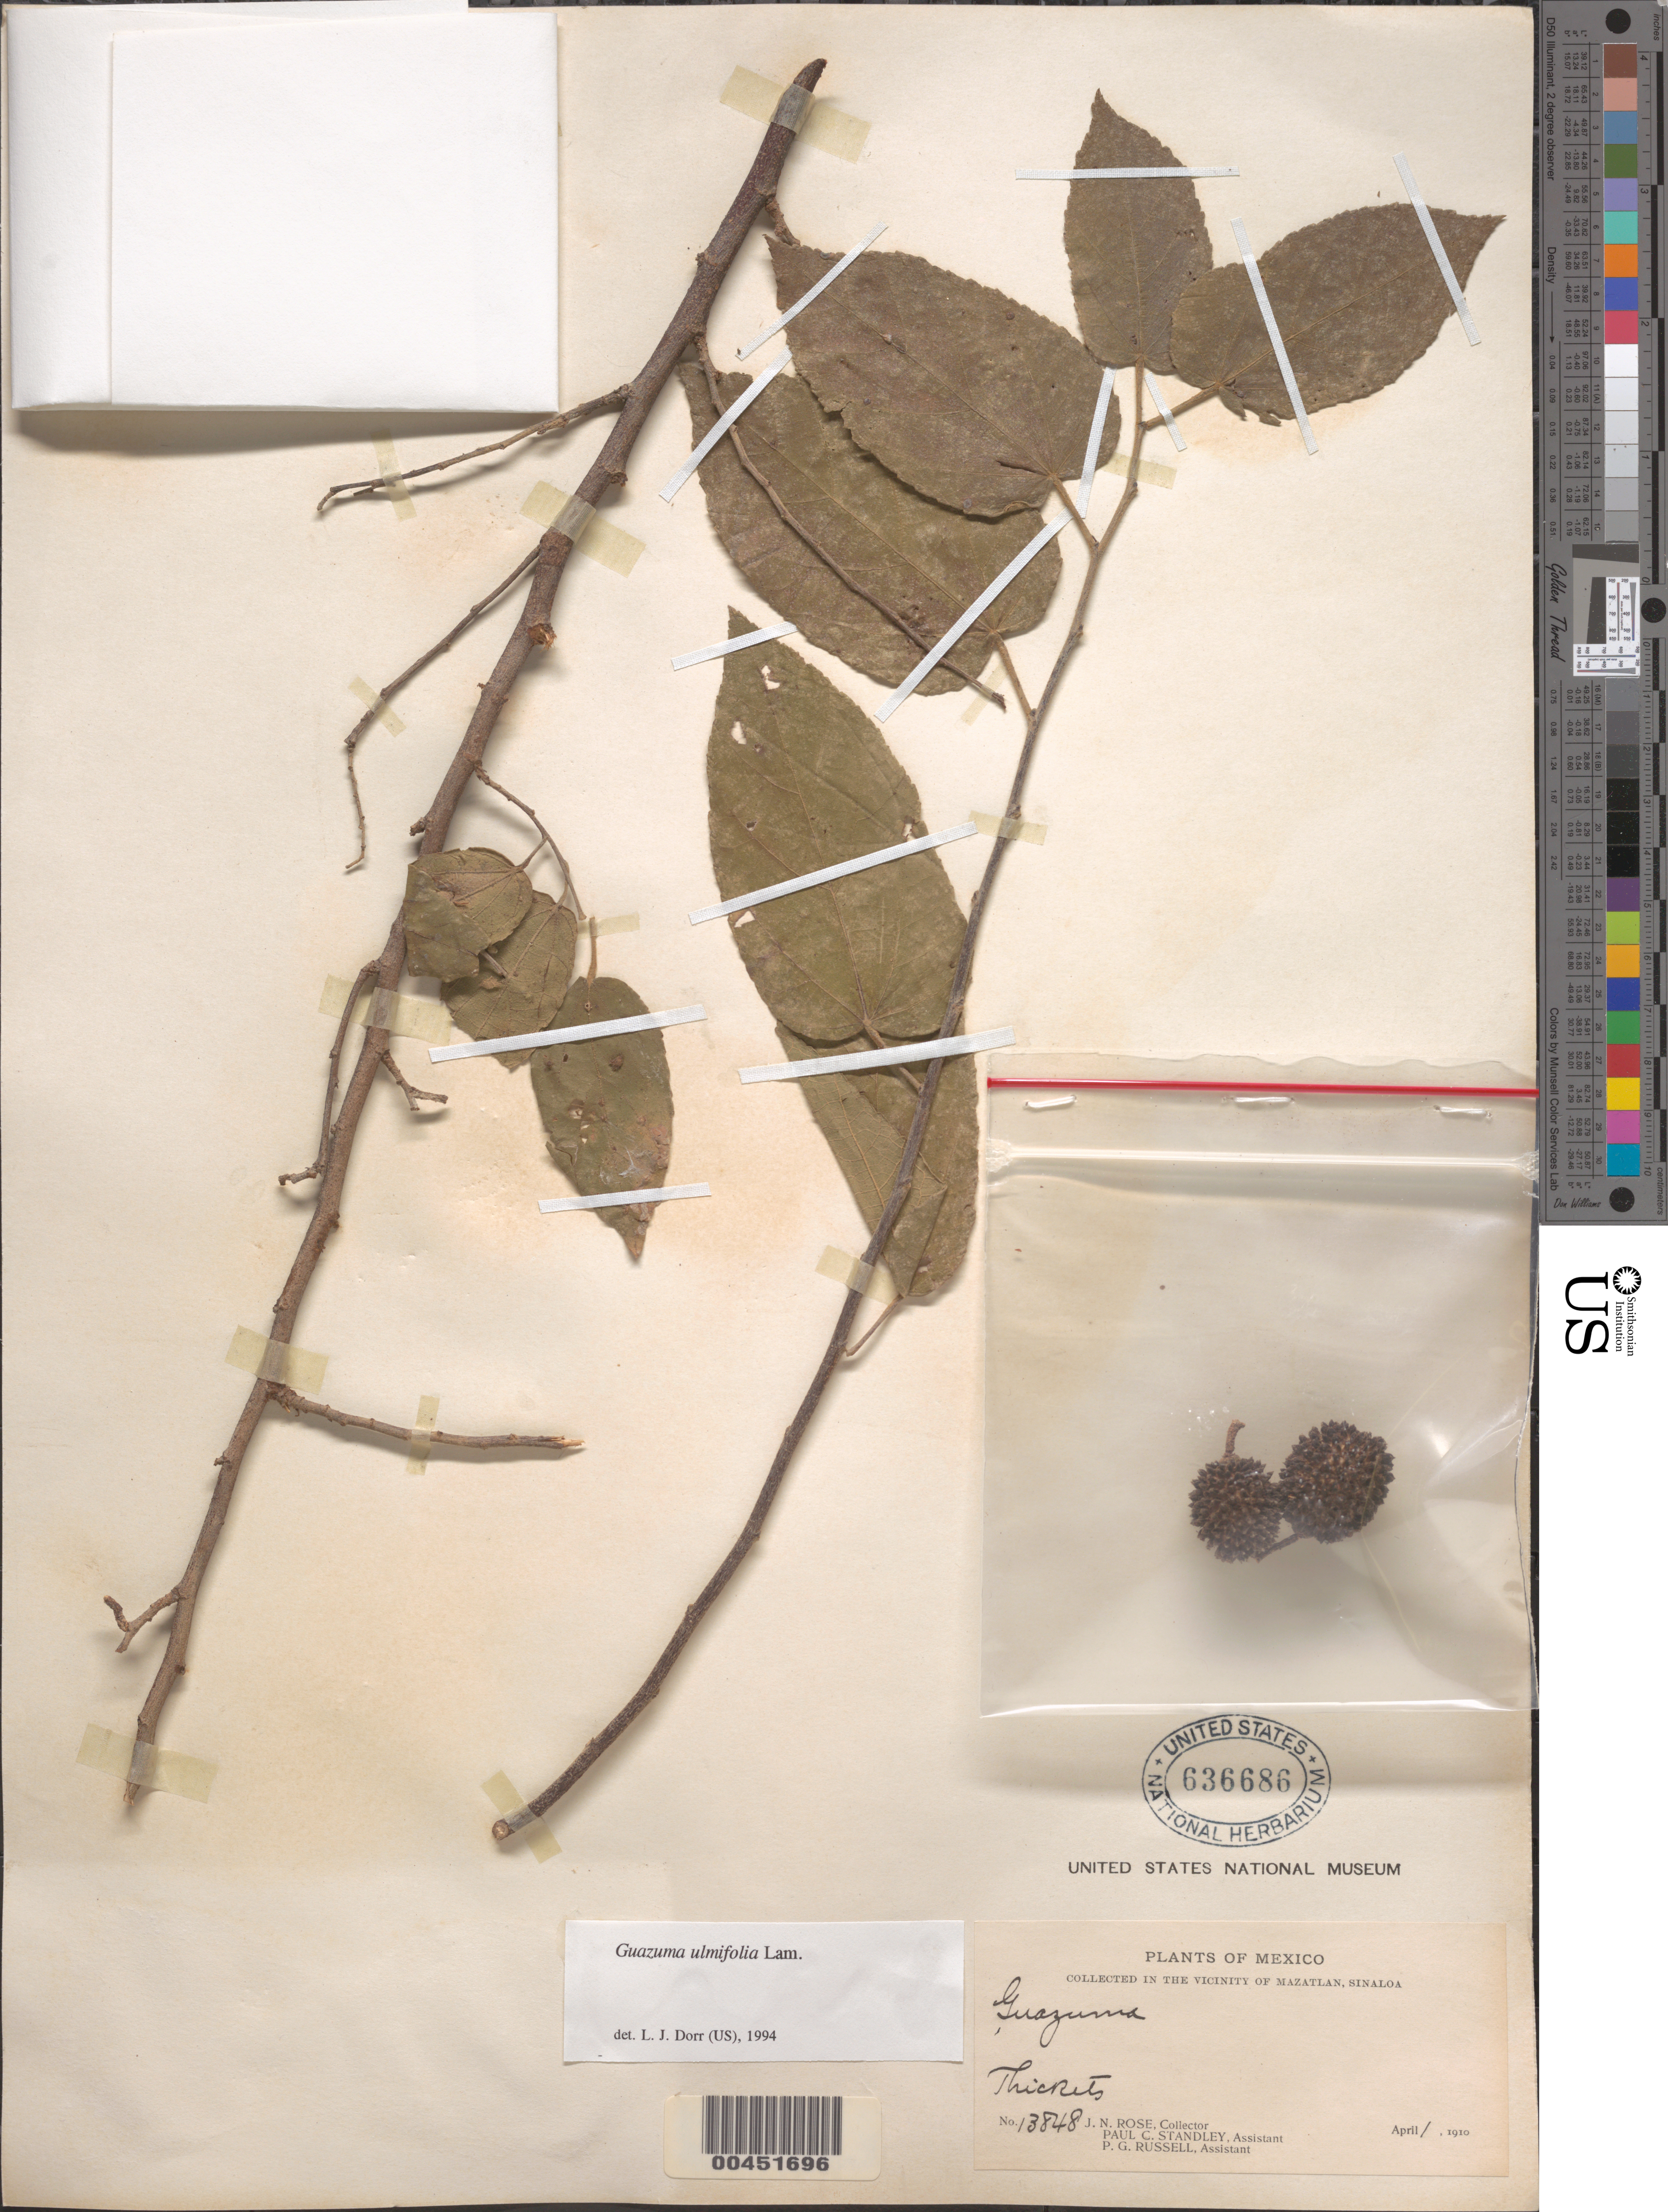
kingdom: Plantae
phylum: Tracheophyta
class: Magnoliopsida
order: Malvales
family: Malvaceae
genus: Guazuma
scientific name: Guazuma ulmifolia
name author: Lam.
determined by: Dorr, L. J., (BOT), Smithsonian Institution - National Museum of Natural History (UNITED STATES)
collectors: J. N. Rose, P. C. Standley & P. G. Russell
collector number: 13848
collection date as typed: Apr 1910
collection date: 1910-04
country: Mexico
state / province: Sinaloa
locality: Vicinity of Mazatlan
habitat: thickets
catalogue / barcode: US 636686